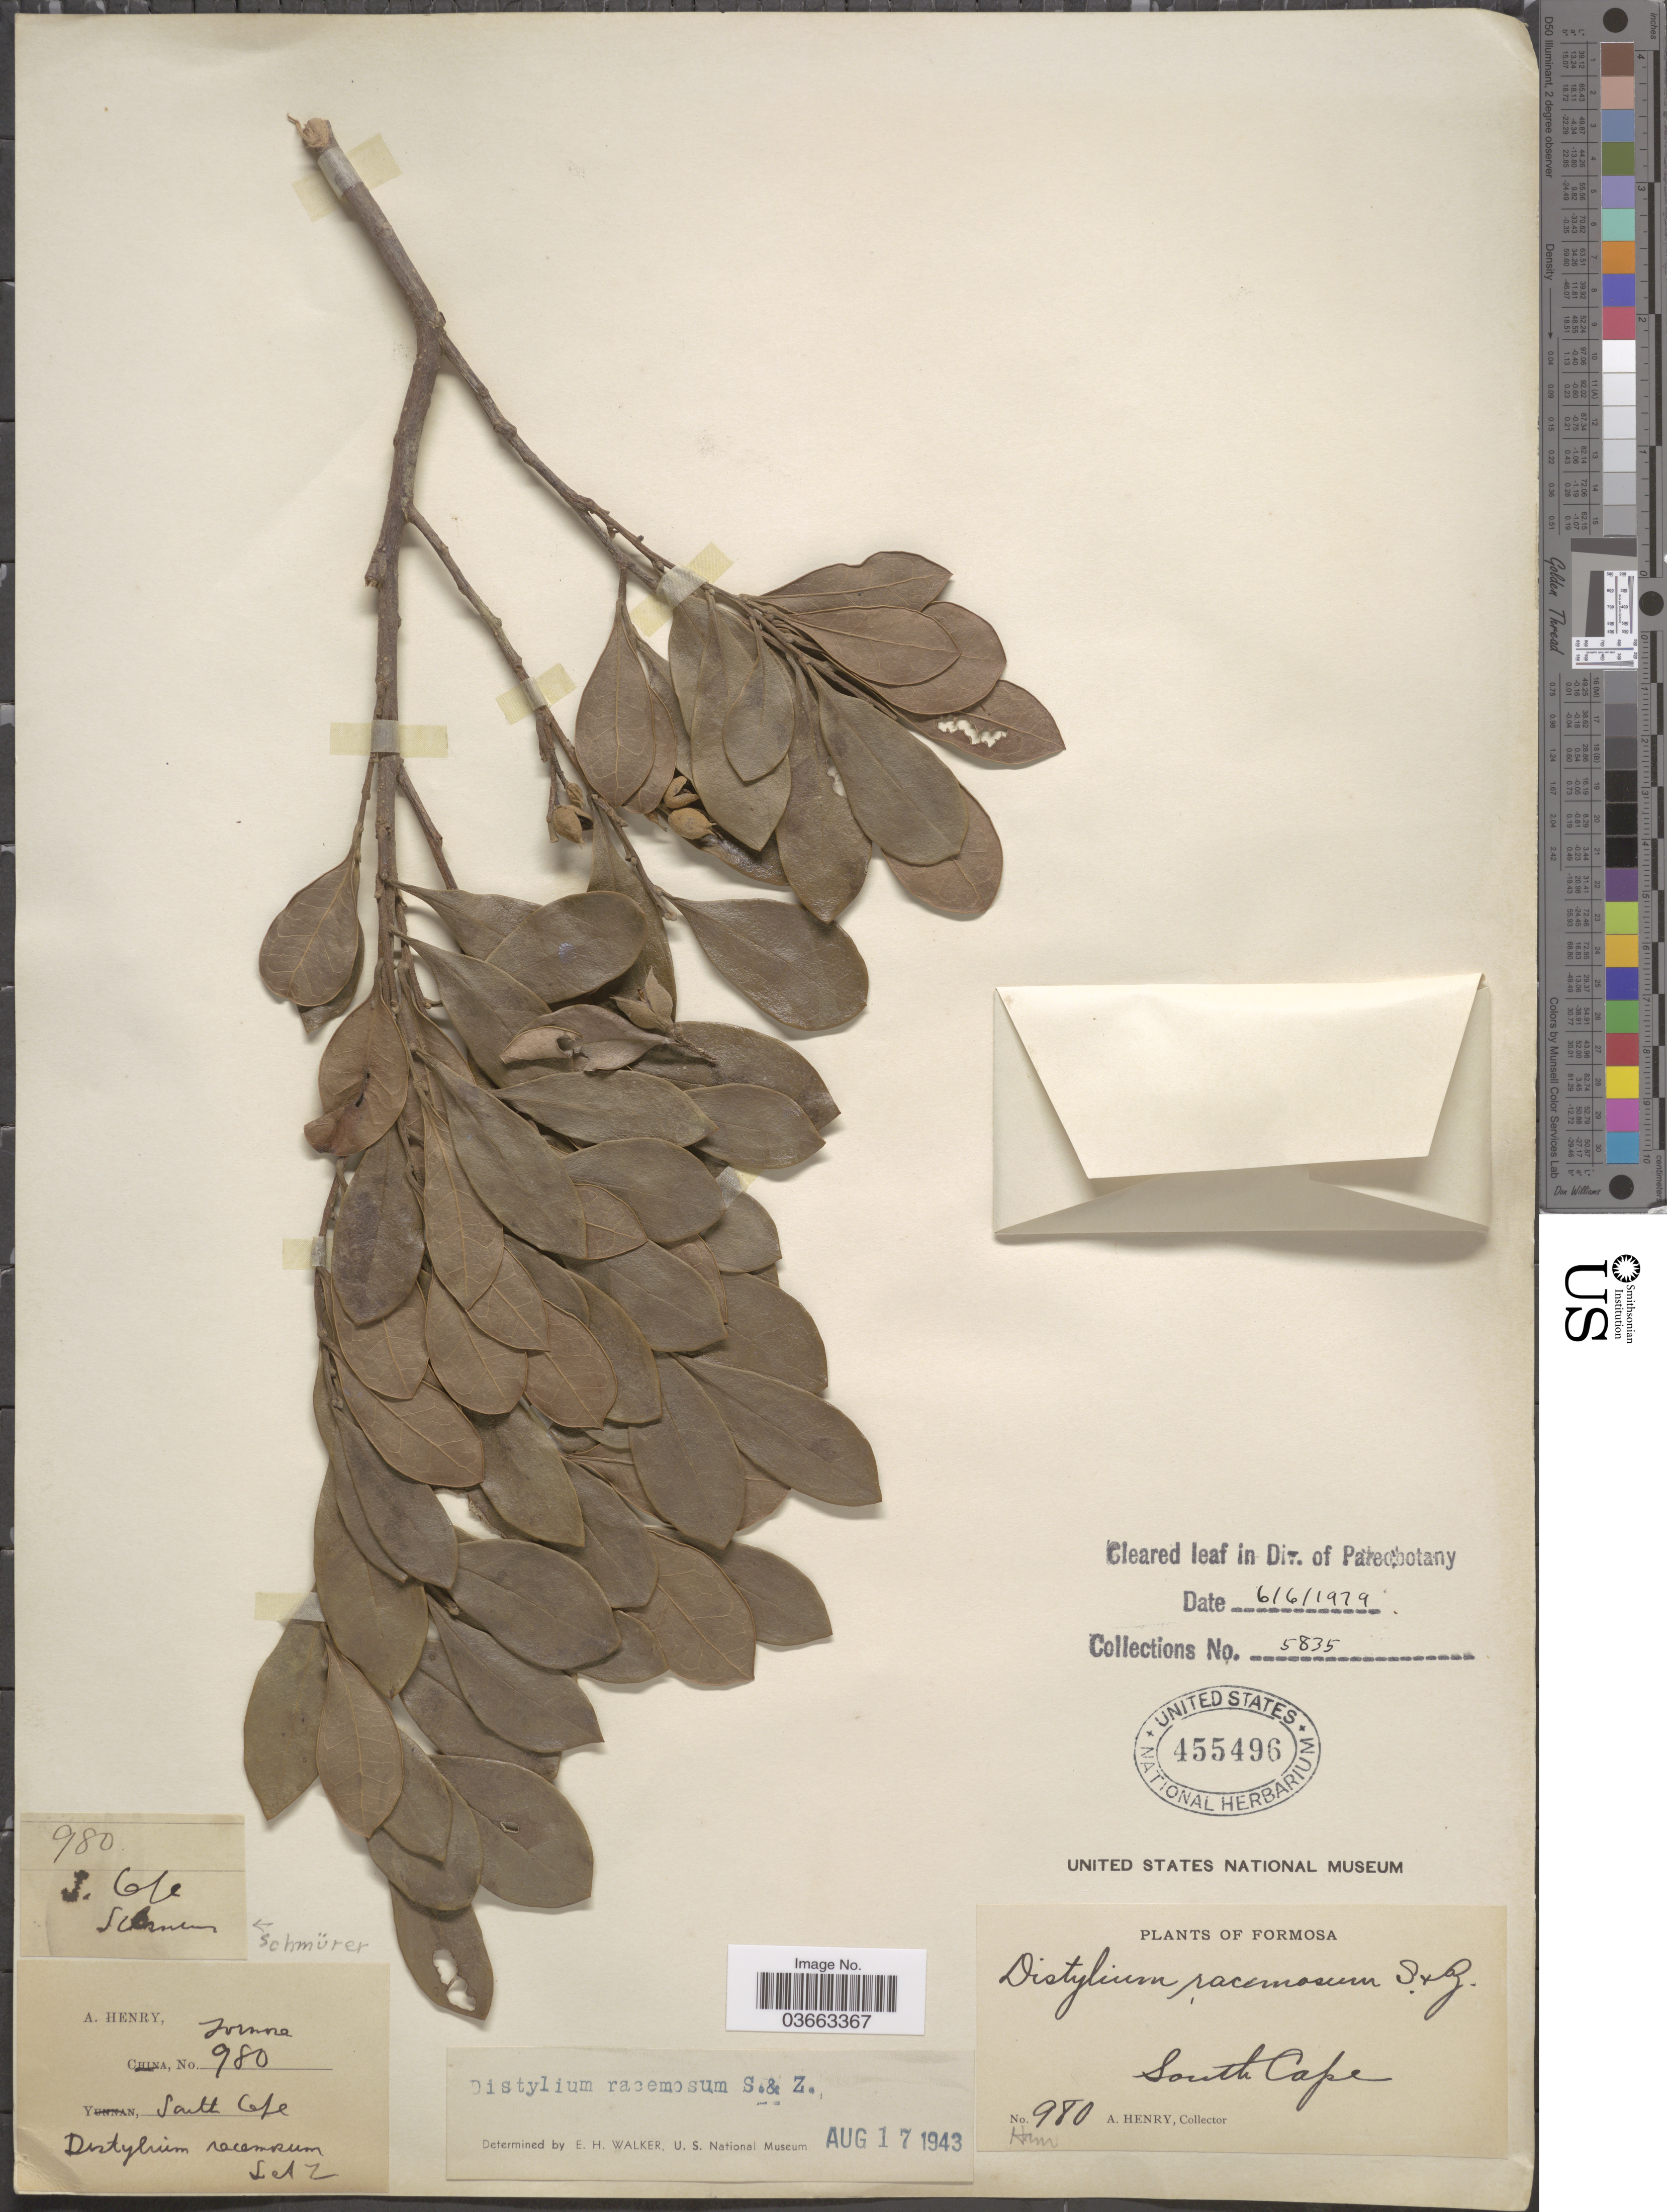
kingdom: Plantae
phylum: Tracheophyta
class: Magnoliopsida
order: Saxifragales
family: Hamamelidaceae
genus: Distylium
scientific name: Distylium racemosum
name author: Siebold & Zucc.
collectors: A. Henry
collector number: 980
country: Taiwan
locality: Formosa. South Cape.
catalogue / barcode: US 455496